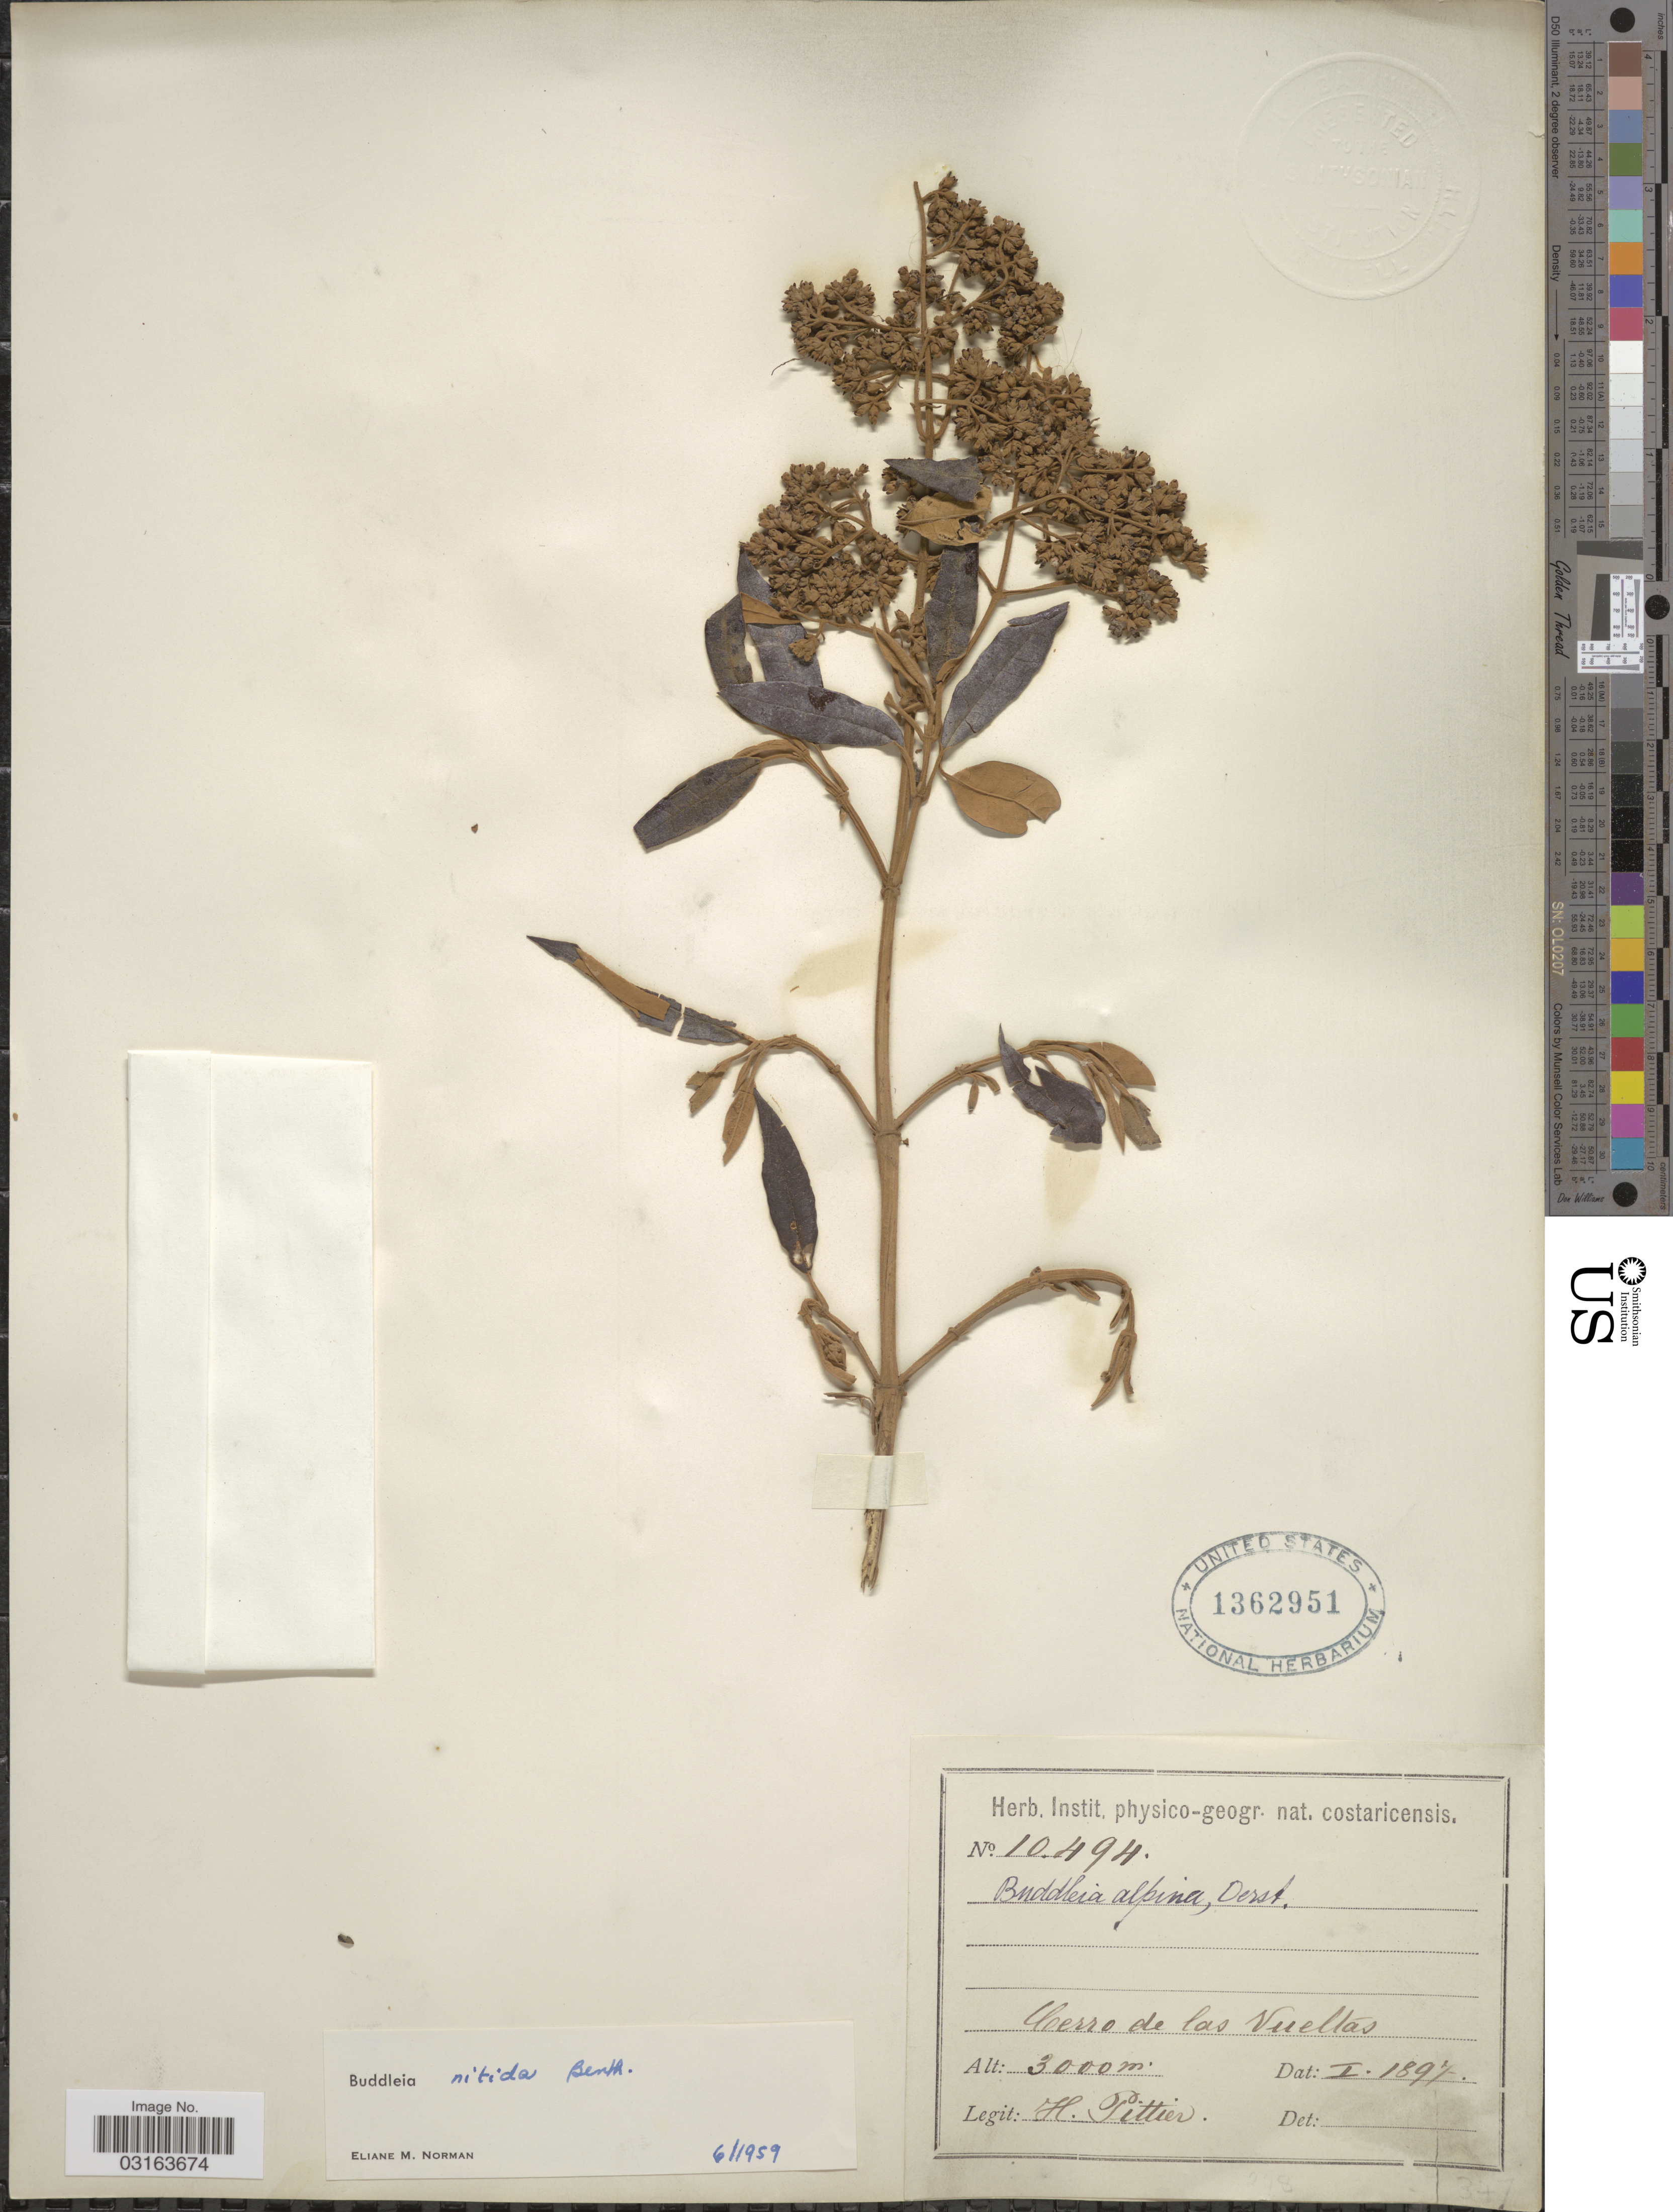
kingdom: Plantae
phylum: Tracheophyta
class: Magnoliopsida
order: Lamiales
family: Scrophulariaceae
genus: Buddleja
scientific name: Buddleja nitida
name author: Benth.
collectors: H. F. Pittier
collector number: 10494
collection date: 1897-01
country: Costa Rica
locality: Cerro de las Vueltas.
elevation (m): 3000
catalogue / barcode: US 1362951